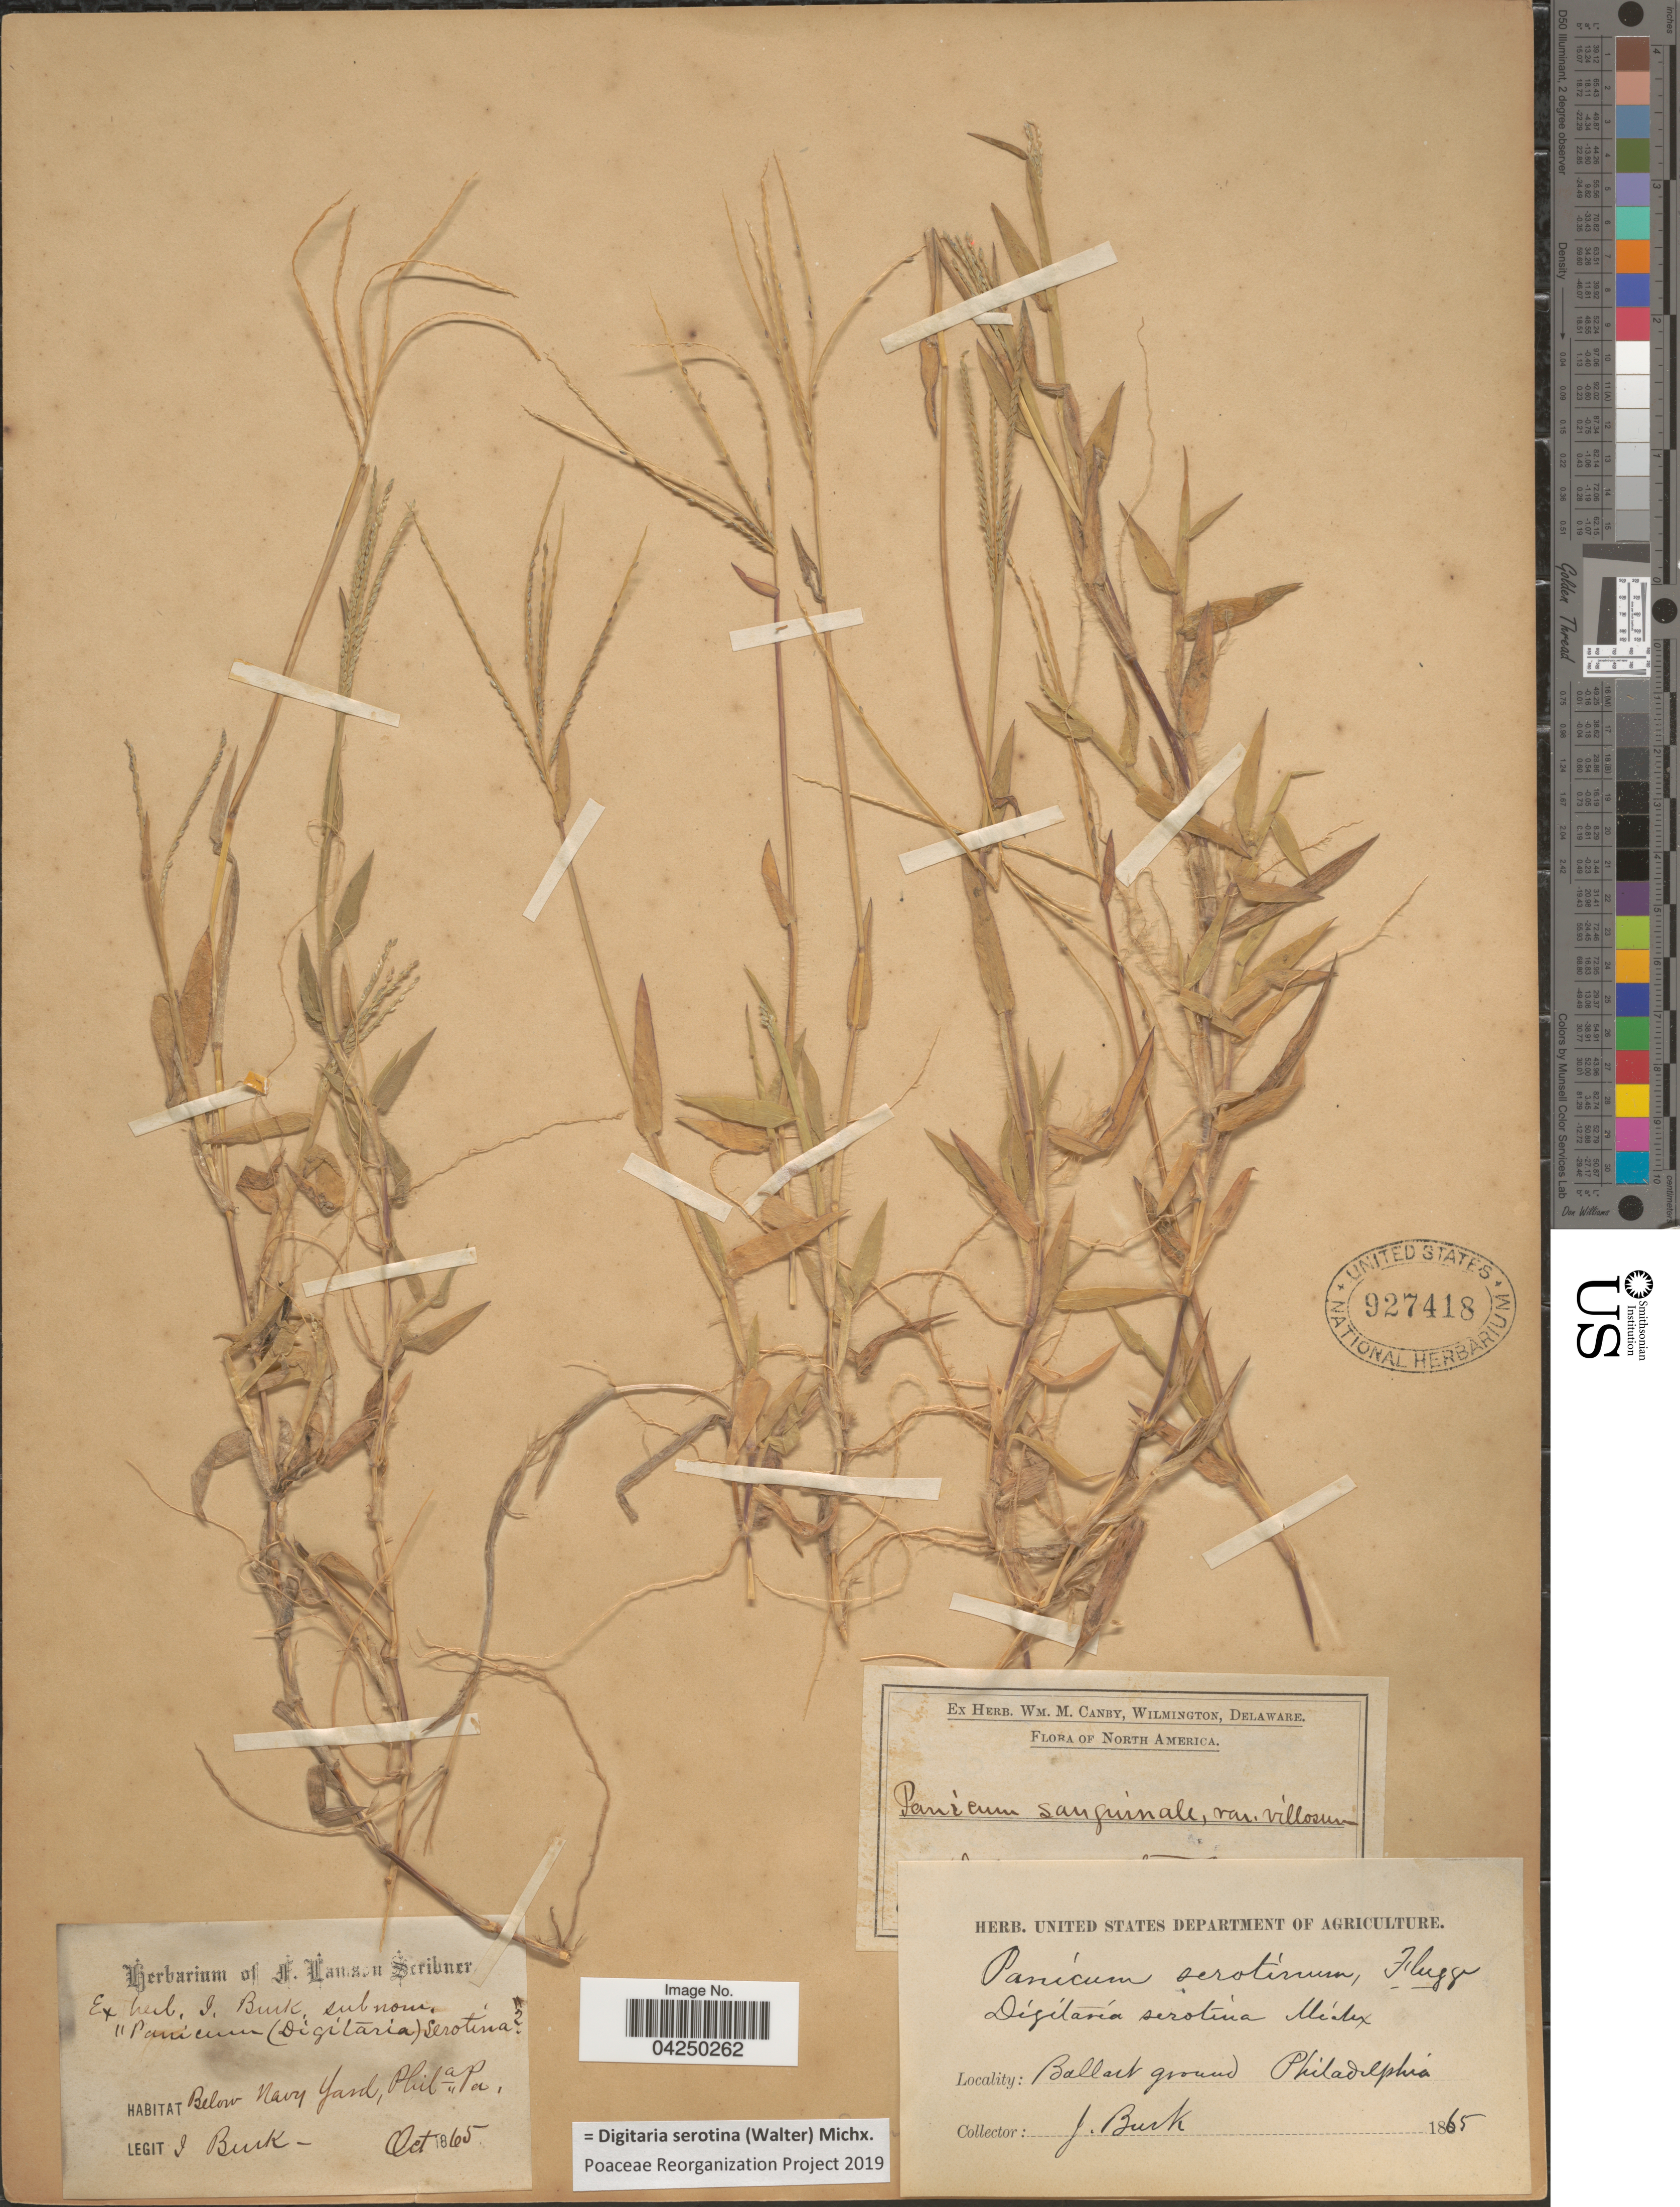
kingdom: Plantae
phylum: Tracheophyta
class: Liliopsida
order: Poales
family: Poaceae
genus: Digitaria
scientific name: Digitaria serotina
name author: (Walter) Michx.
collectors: J. Burk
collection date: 1865-10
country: United States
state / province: Pennsylvania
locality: Below Navy Yard, Philadelphia. Ballast ground.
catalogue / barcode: US 927418